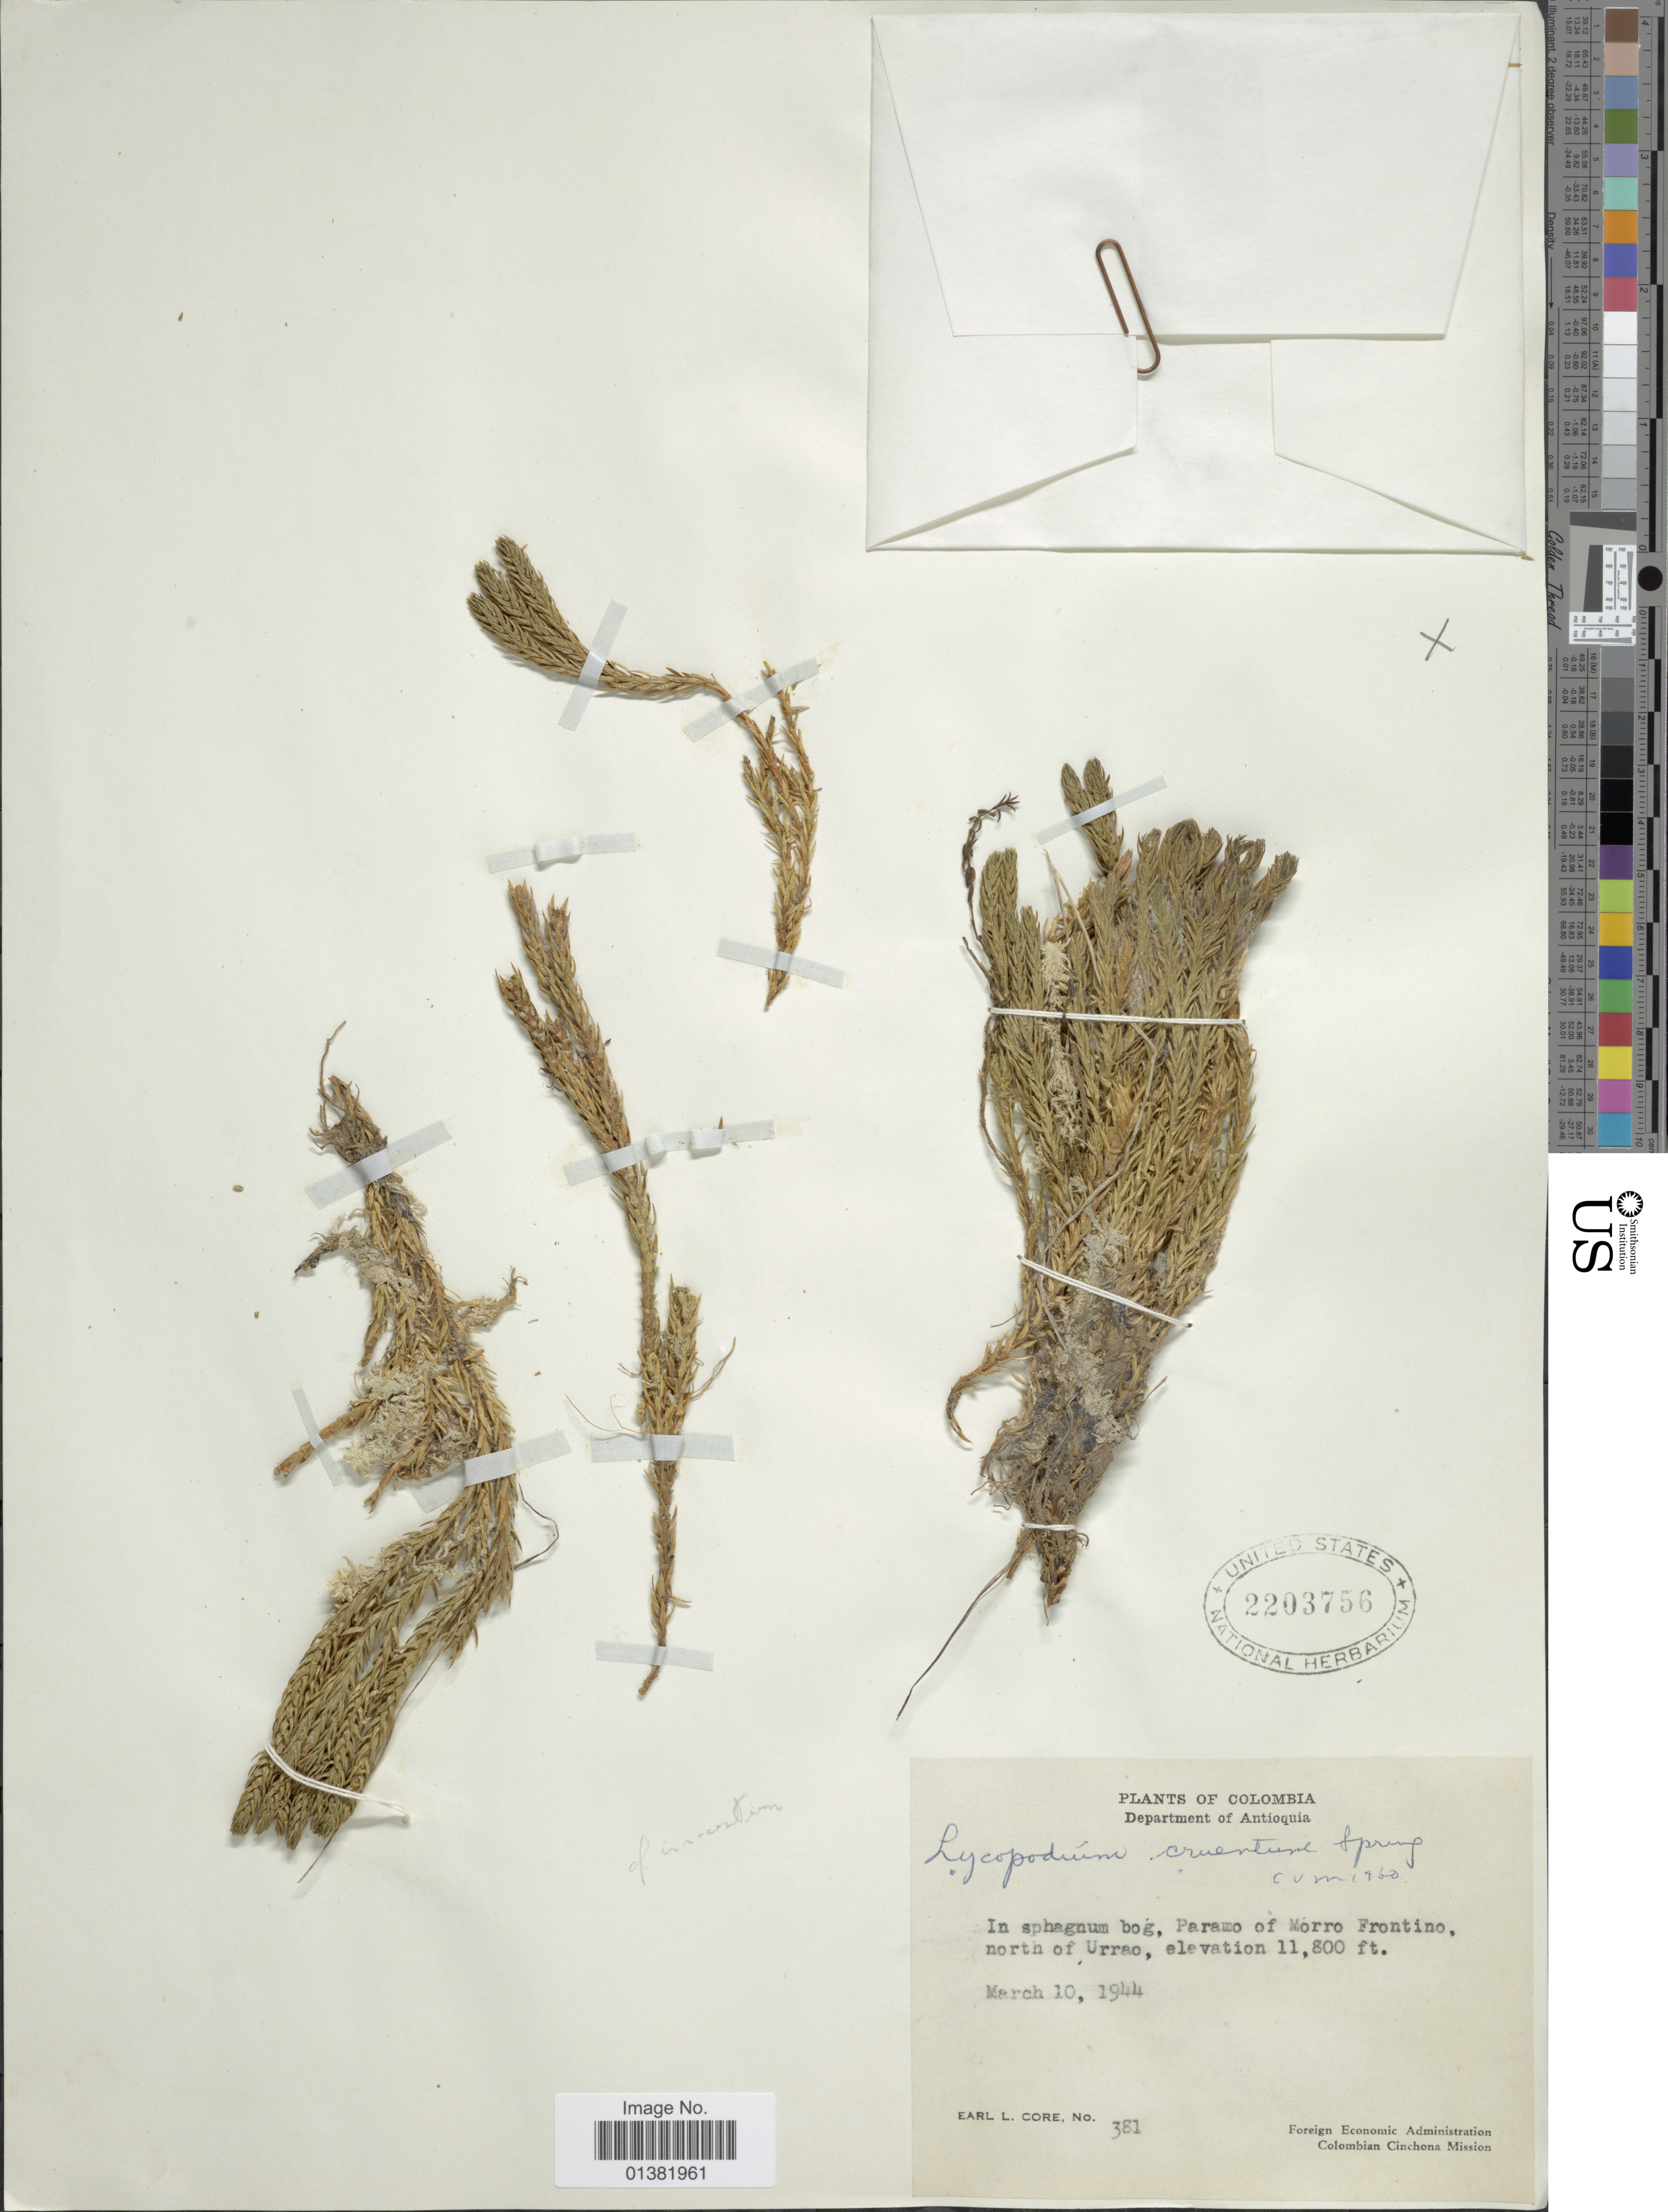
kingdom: Plantae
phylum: Tracheophyta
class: Lycopodiopsida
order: Lycopodiales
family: Lycopodiaceae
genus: Phlegmariurus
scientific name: Phlegmariurus cruentus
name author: (Spring) B. Øllg.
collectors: E. L. Core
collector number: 381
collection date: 1944-03-10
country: Colombia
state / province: Antioquia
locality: In sphagnum bog, Paramo of Morro Forntino, north of Urrao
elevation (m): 3597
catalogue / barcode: US 2203756